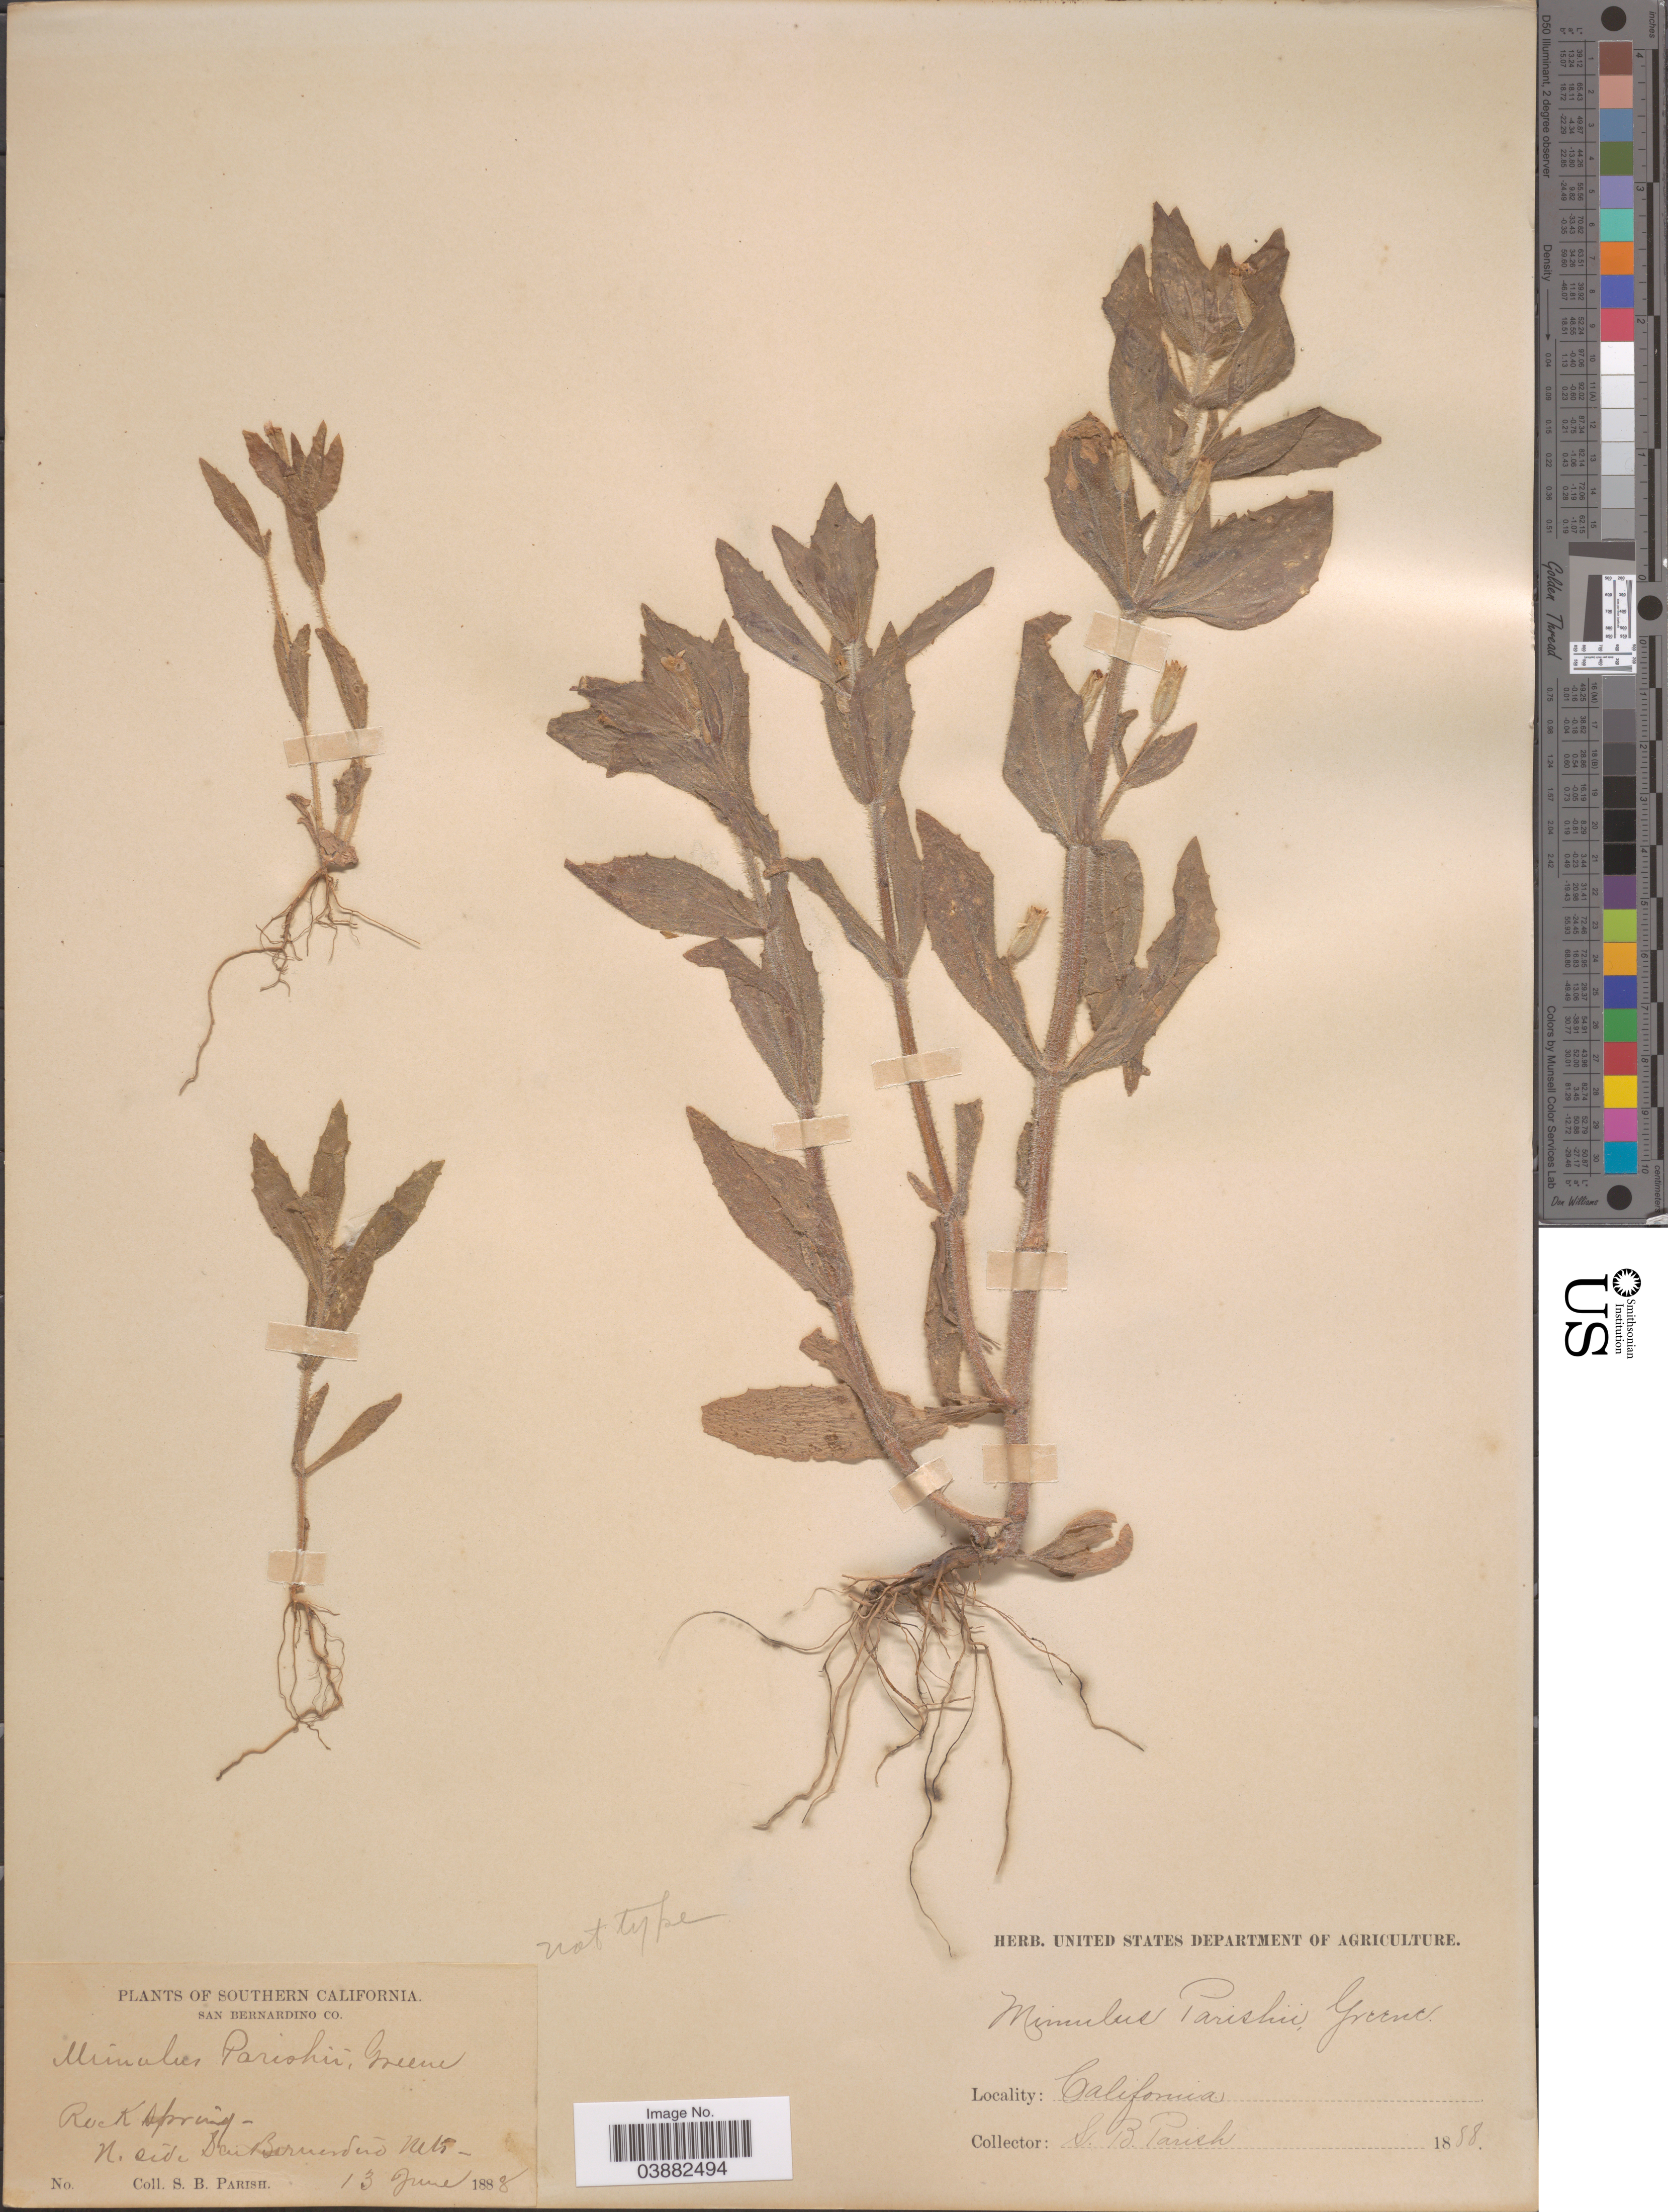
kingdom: Plantae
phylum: Tracheophyta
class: Magnoliopsida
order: Lamiales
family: Phrymaceae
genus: Mimulus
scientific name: Mimulus parishii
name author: Greene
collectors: S. B. Parish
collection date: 1888-06-13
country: United States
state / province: California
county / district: San Bernardino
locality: Southern California. San Bernardino Co. Rock Springs. N. side San Bernardino Mts.